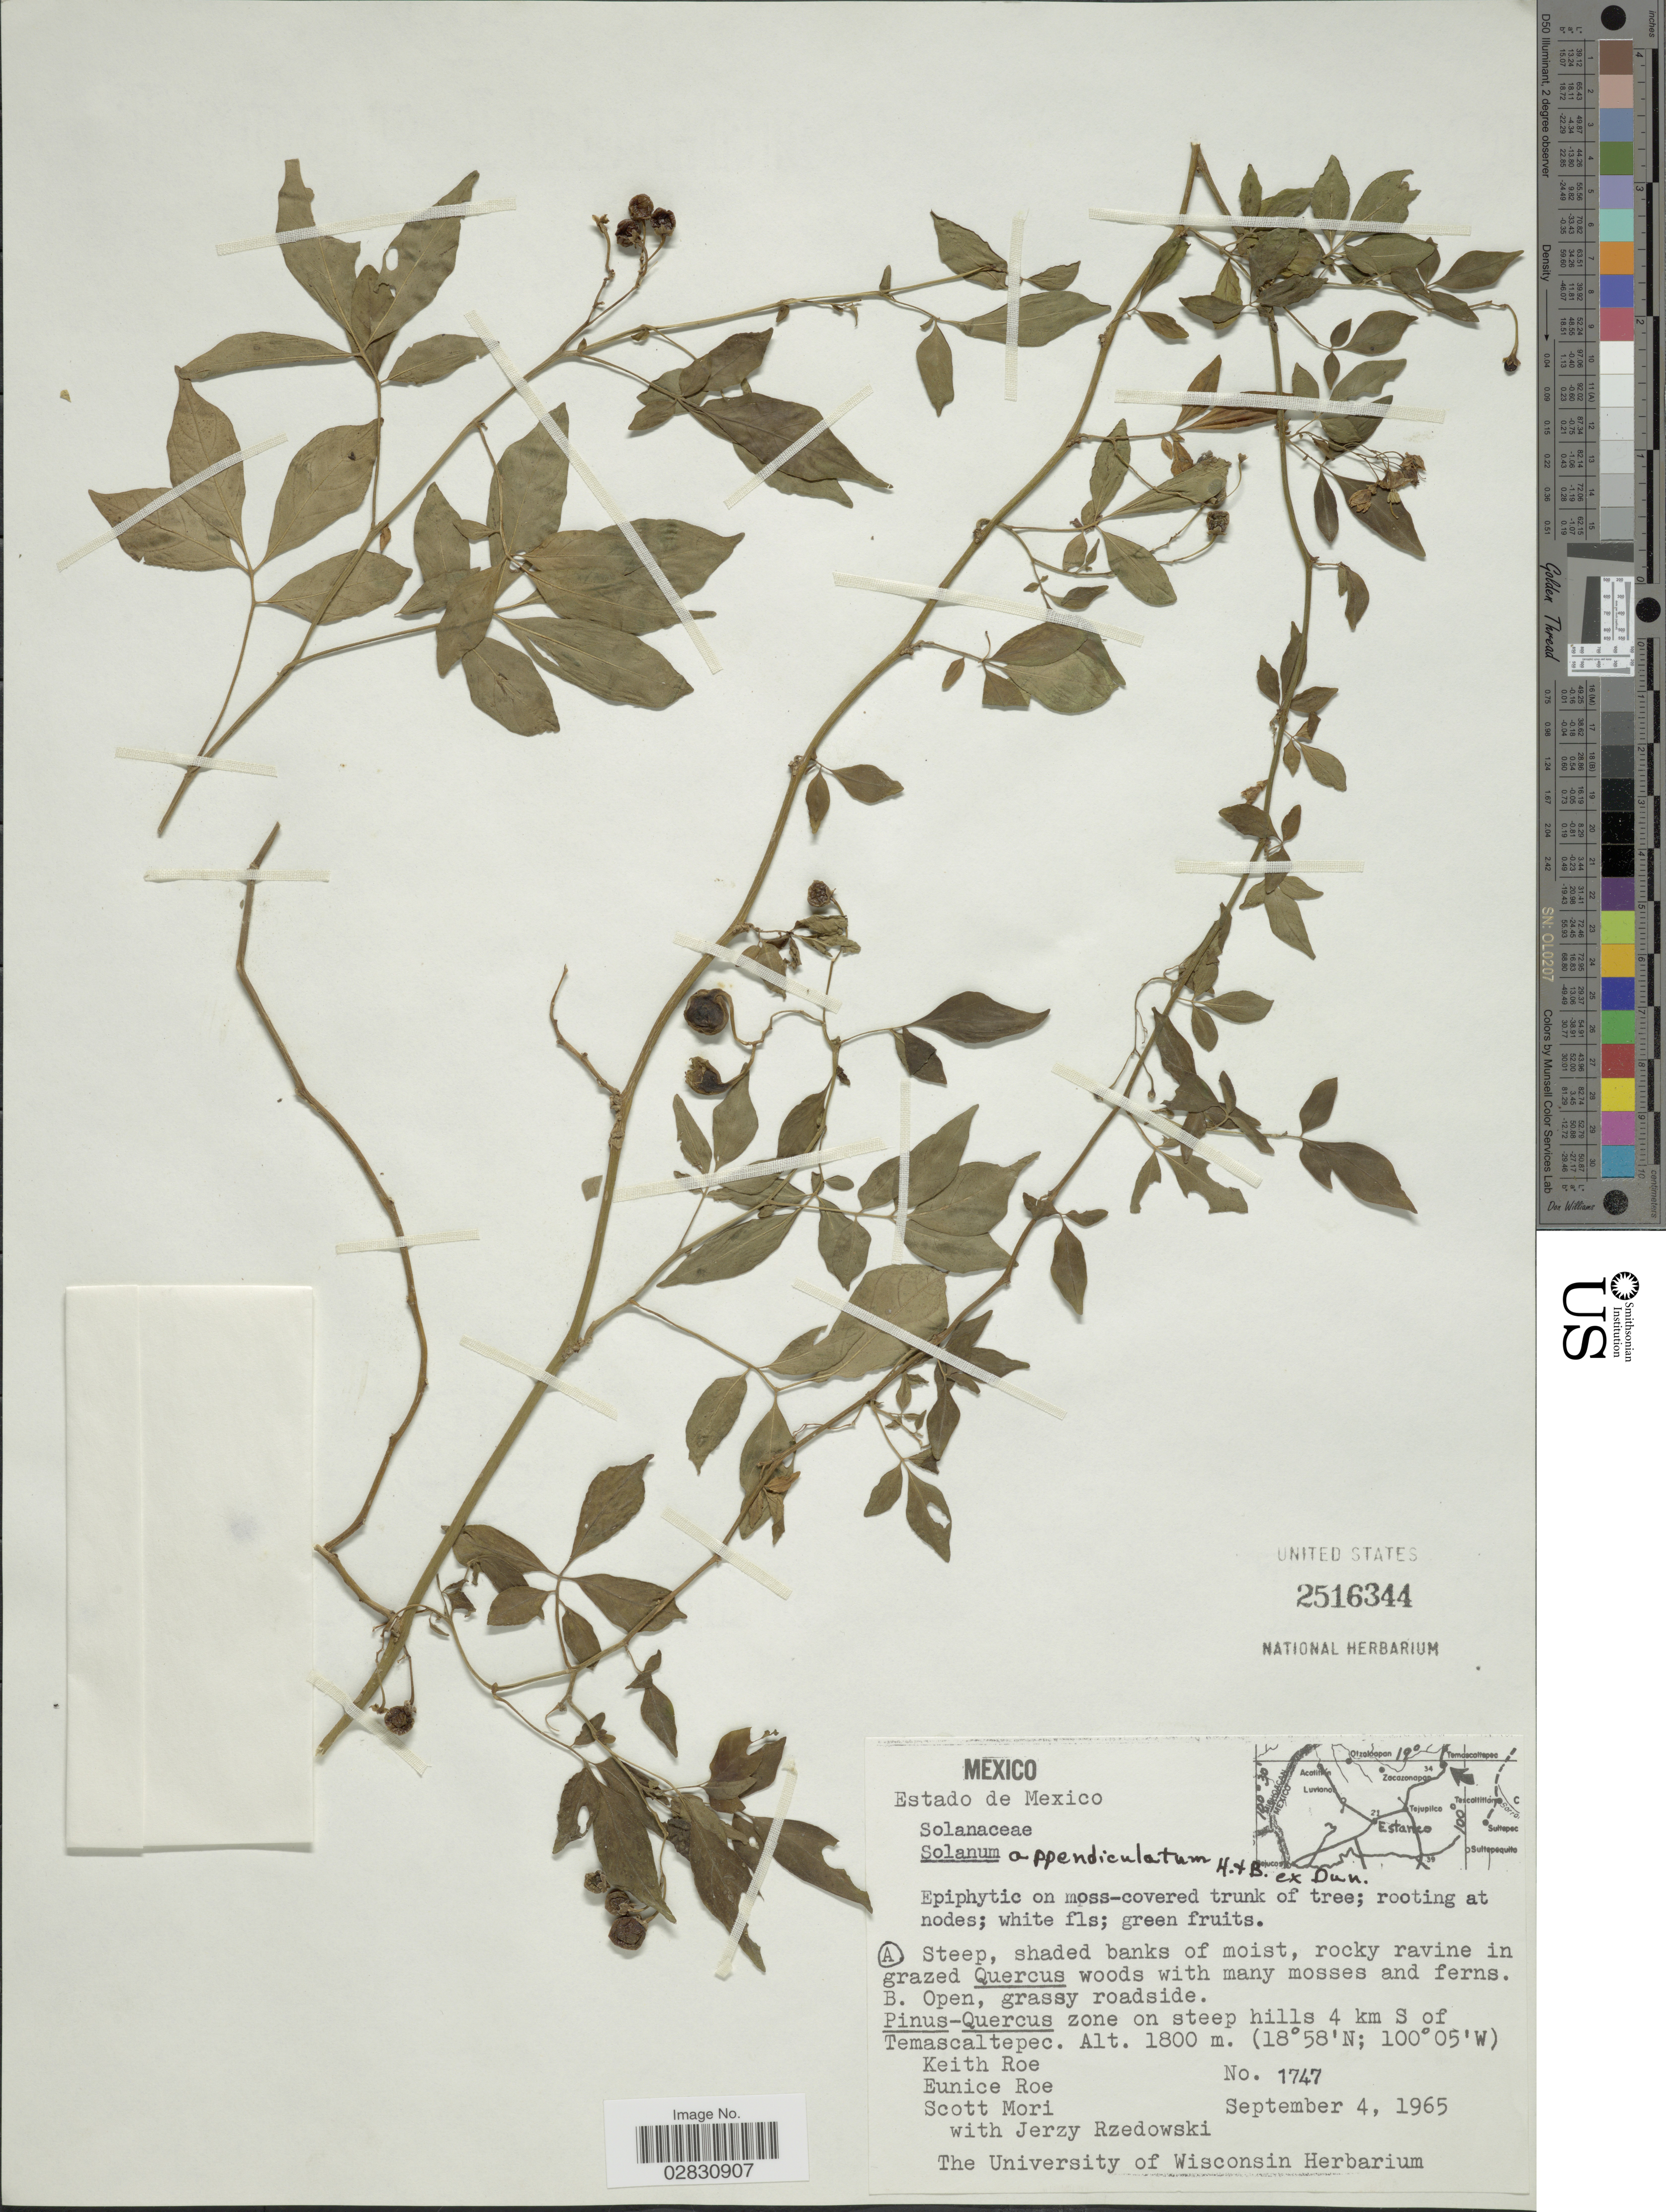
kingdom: Plantae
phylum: Tracheophyta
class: Magnoliopsida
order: Solanales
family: Solanaceae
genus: Solanum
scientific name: Solanum appendiculatum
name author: Humb. & Bonpl. ex Dunal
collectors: K. E. Roe, E. Roe, S. Mori & J. Rzedowski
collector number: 1747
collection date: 1965-09-04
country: Mexico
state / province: México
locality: Pinus-Quercus zone on steep hills 4 km S of Temascaltepec.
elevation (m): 1800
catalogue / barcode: US 2516344